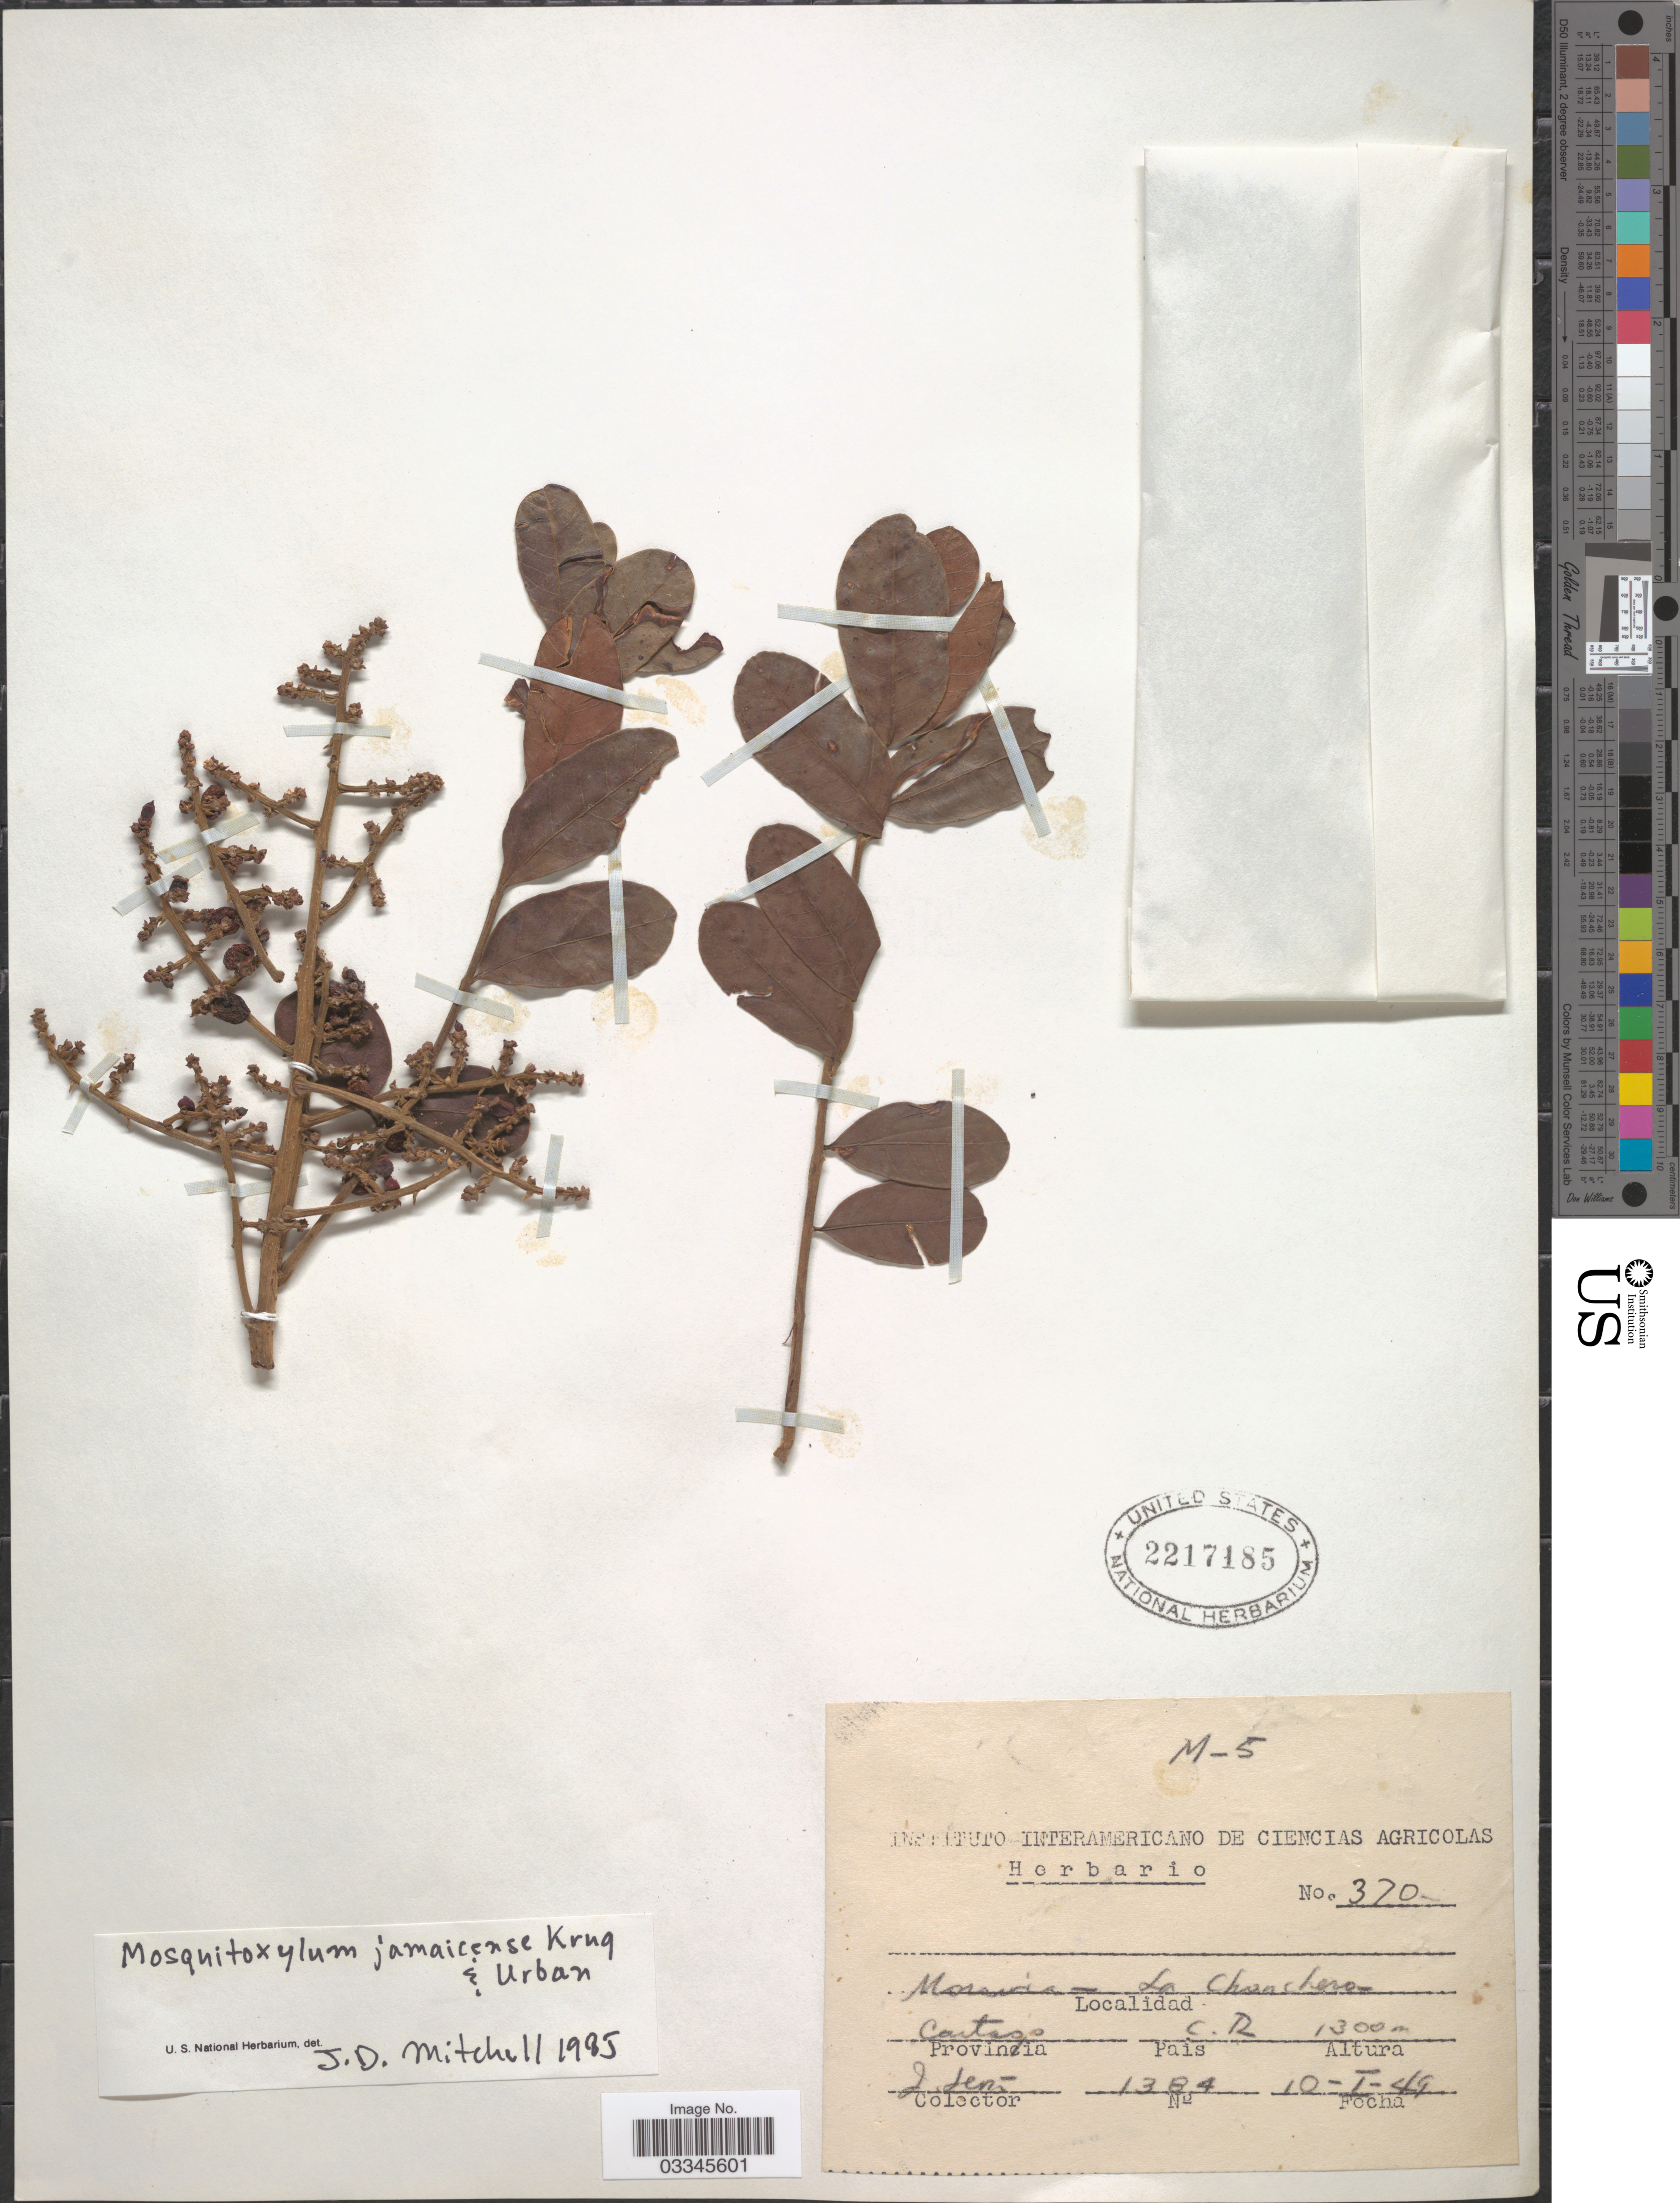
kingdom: Plantae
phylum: Tracheophyta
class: Magnoliopsida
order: Sapindales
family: Anacardiaceae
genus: Mosquitoxylum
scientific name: Mosquitoxylum jamaicense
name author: Krug & Urb.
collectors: J. León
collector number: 1384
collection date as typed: Transcribed d/m/y: 10/1/49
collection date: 1949-01-10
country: Costa Rica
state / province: Cartago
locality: Moravia - La Chanchera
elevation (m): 1300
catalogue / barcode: US 2217185